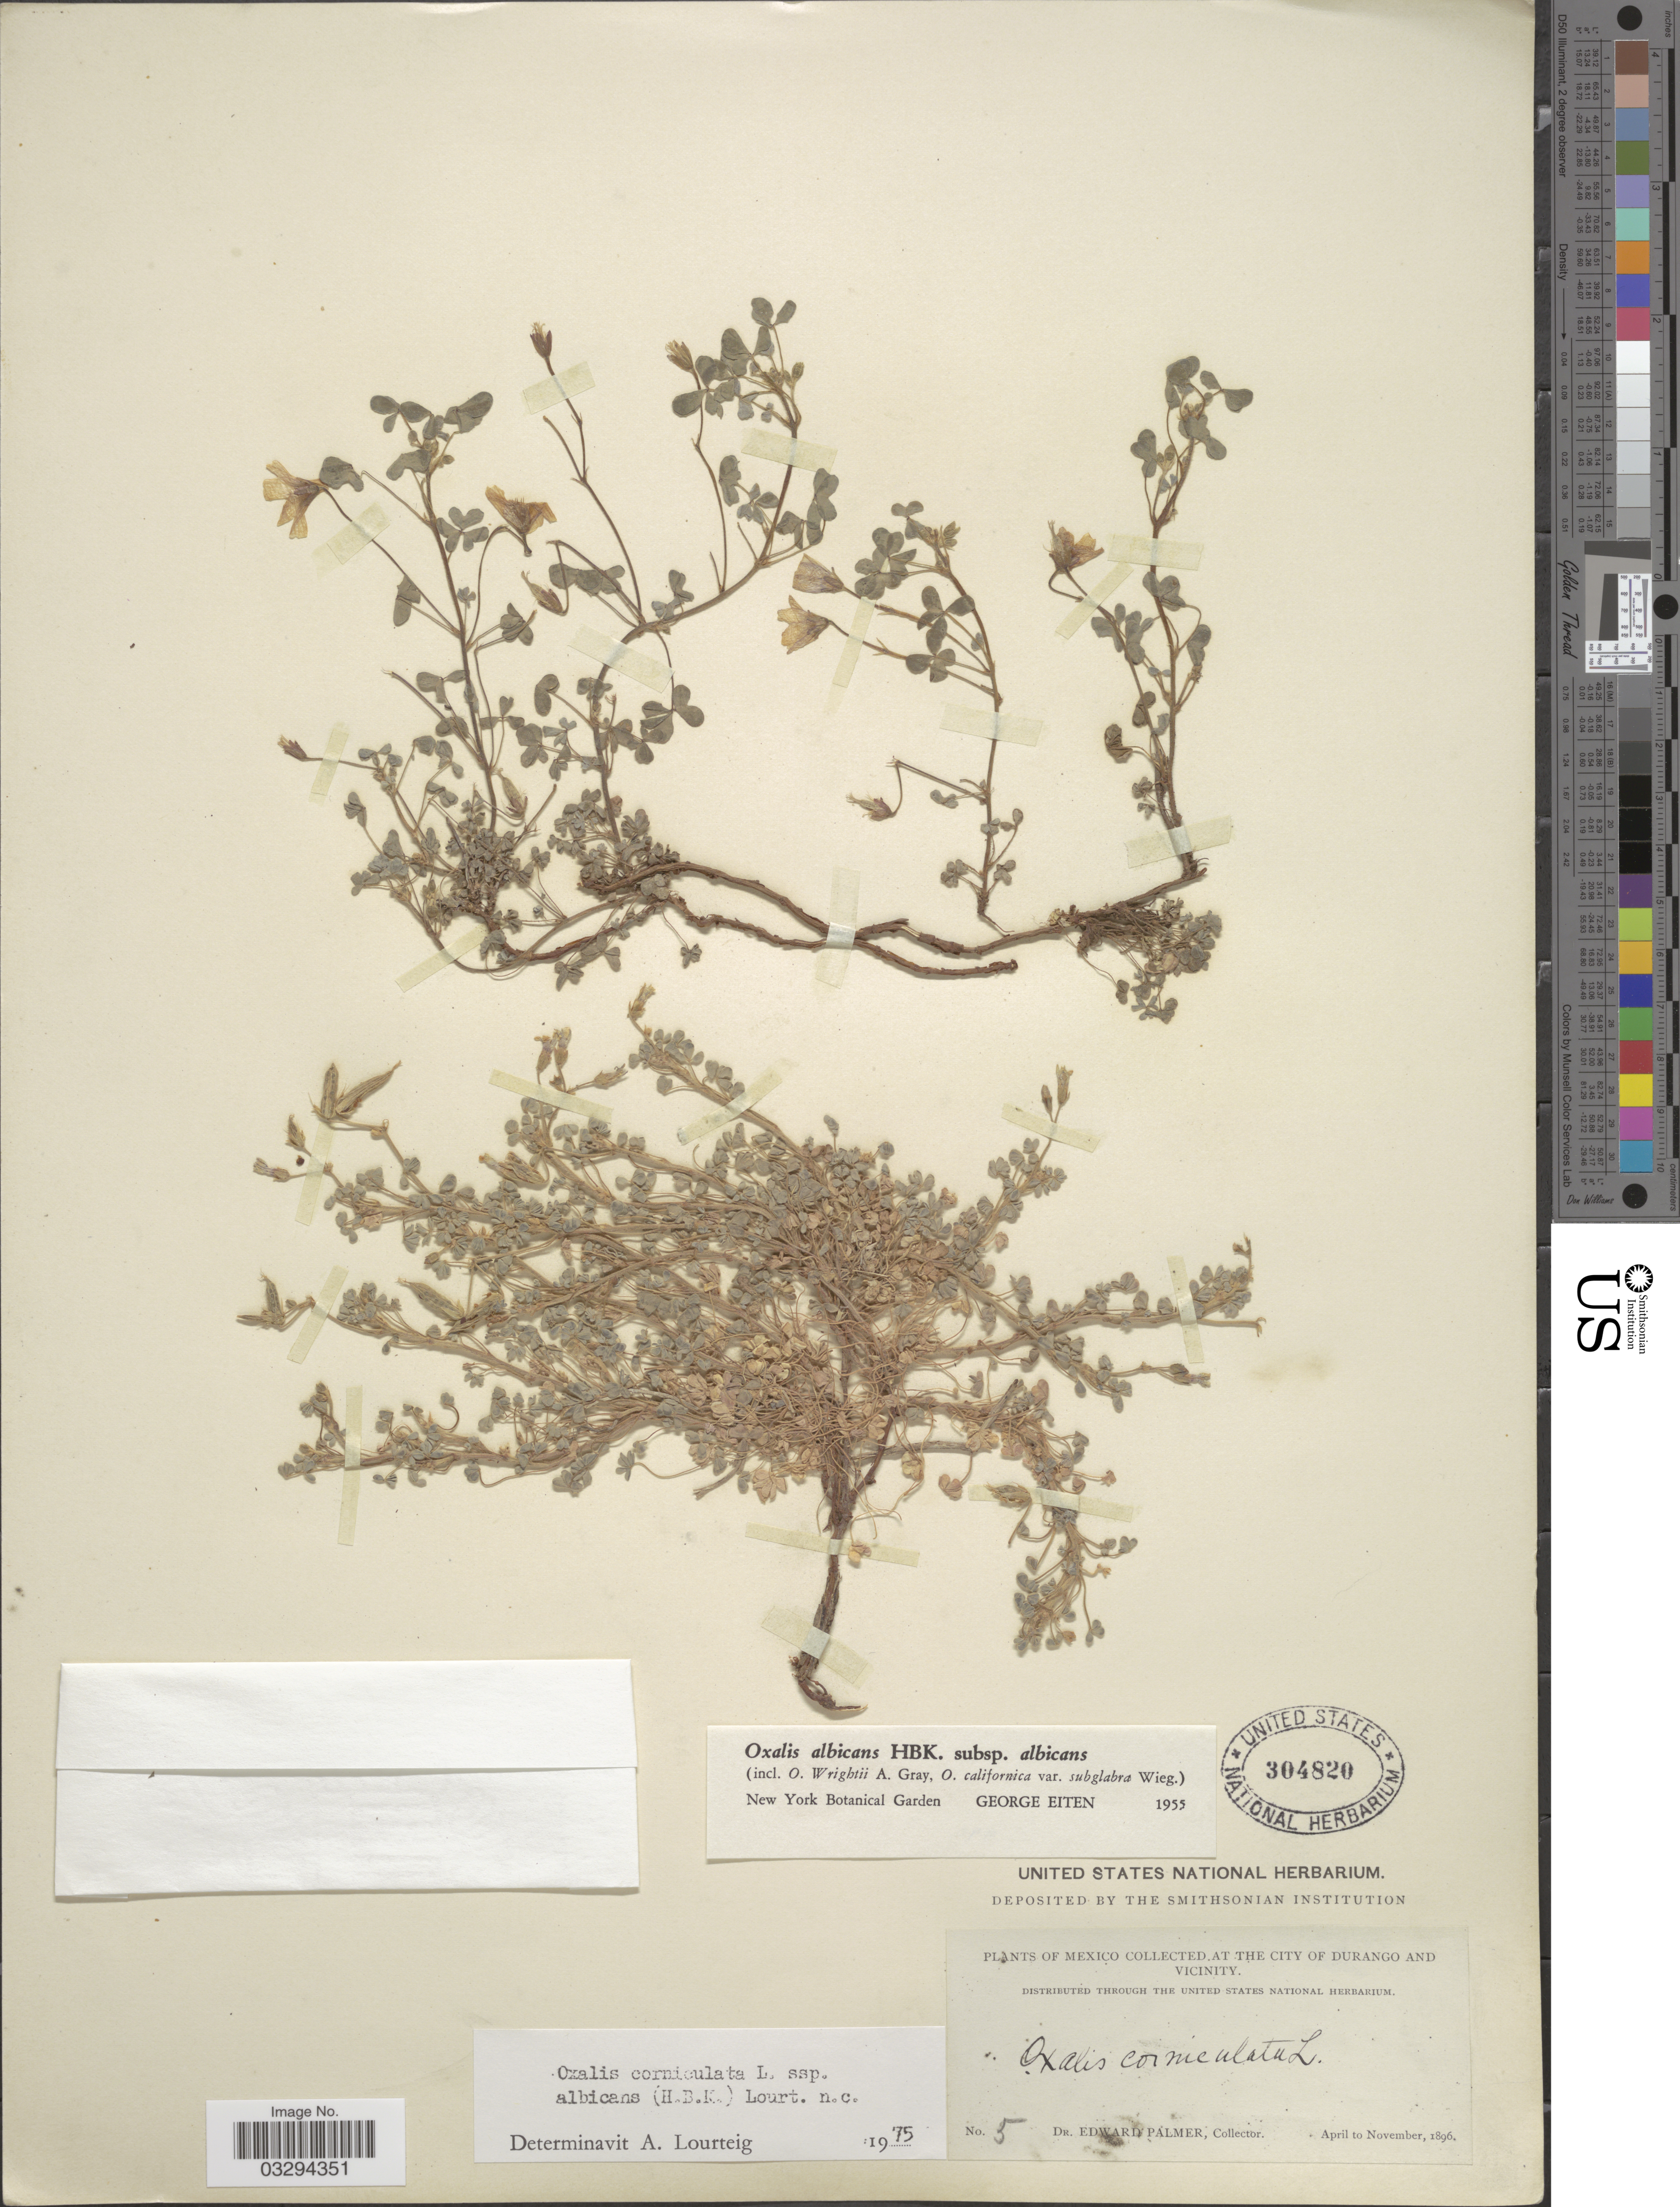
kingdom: Plantae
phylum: Tracheophyta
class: Magnoliopsida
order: Oxalidales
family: Oxalidaceae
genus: Oxalis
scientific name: Oxalis corniculata subsp. albicans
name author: (Kunth) Lourteig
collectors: E. Palmer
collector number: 5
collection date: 1896-04/1896-11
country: Mexico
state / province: Durango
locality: At the City of Durango and Vicinity.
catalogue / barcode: US 304820